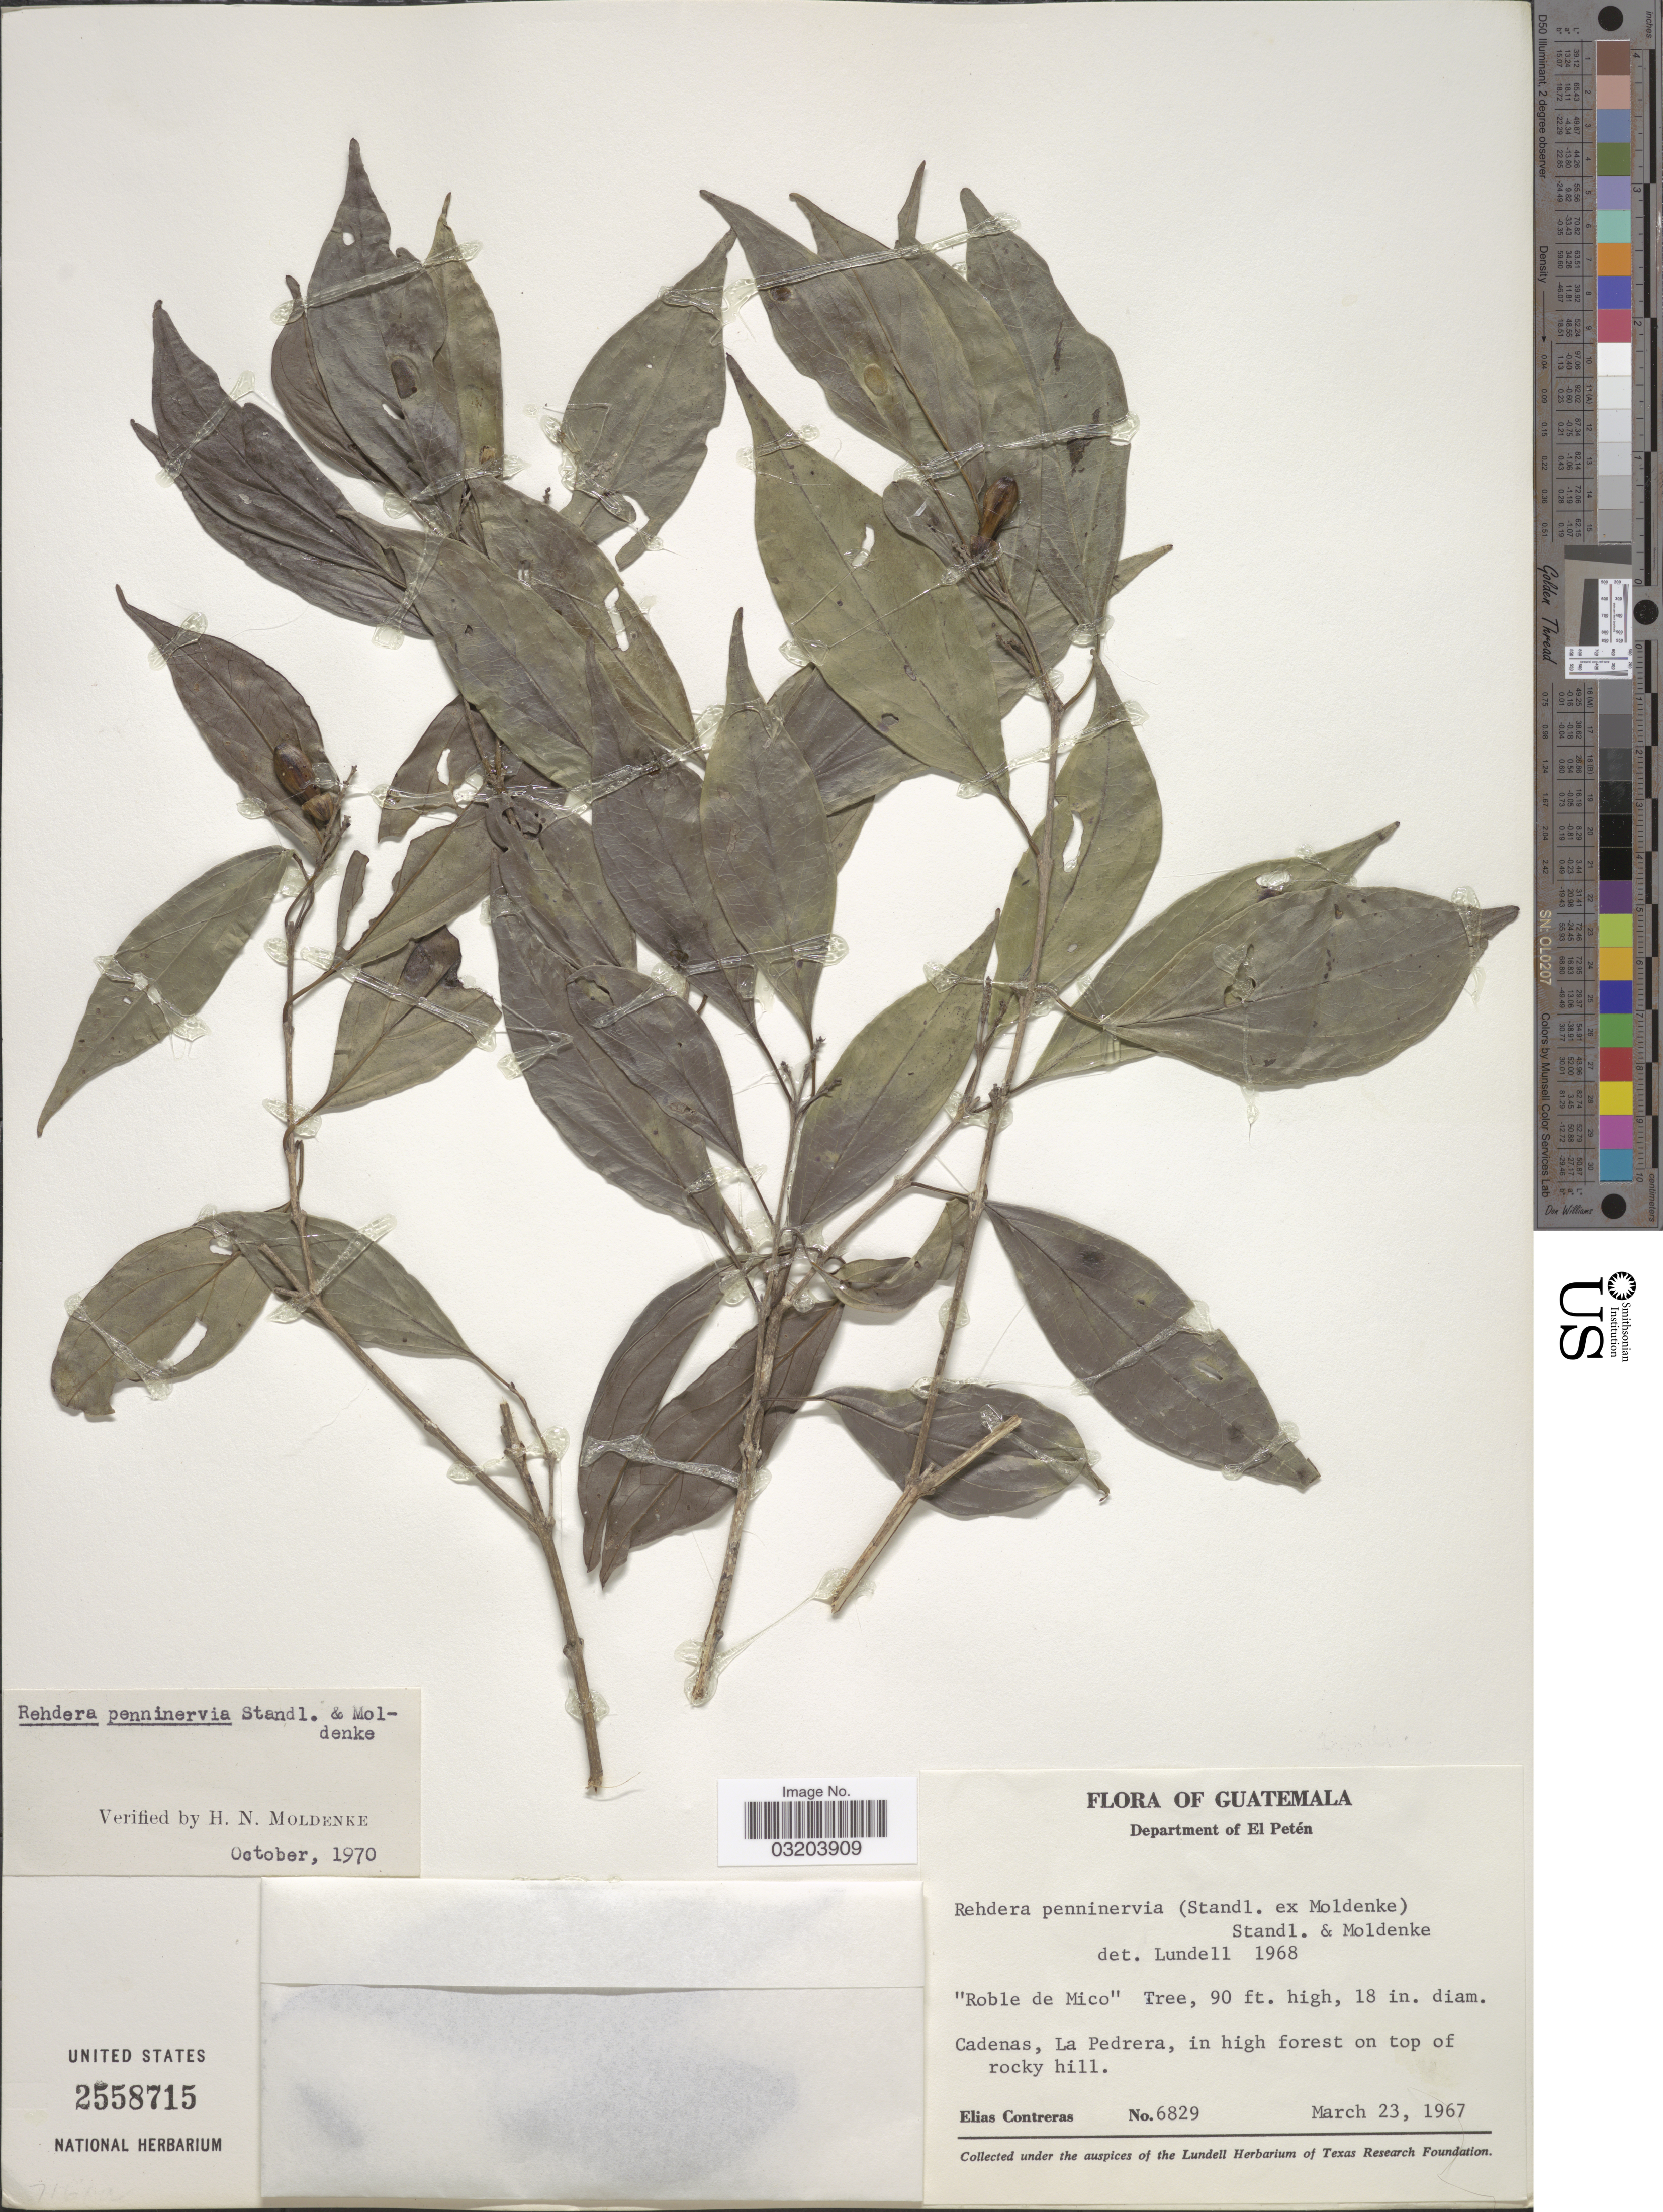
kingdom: Plantae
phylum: Tracheophyta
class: Magnoliopsida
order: Lamiales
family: Verbenaceae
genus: Rehdera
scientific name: Rehdera penninervia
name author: Standl. & Moldenke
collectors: E. Contreras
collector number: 6829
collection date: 1967-03-23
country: Guatemala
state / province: El Petén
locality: Department of El Petén. Cadenas, La Pedrera.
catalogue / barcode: US 2558715